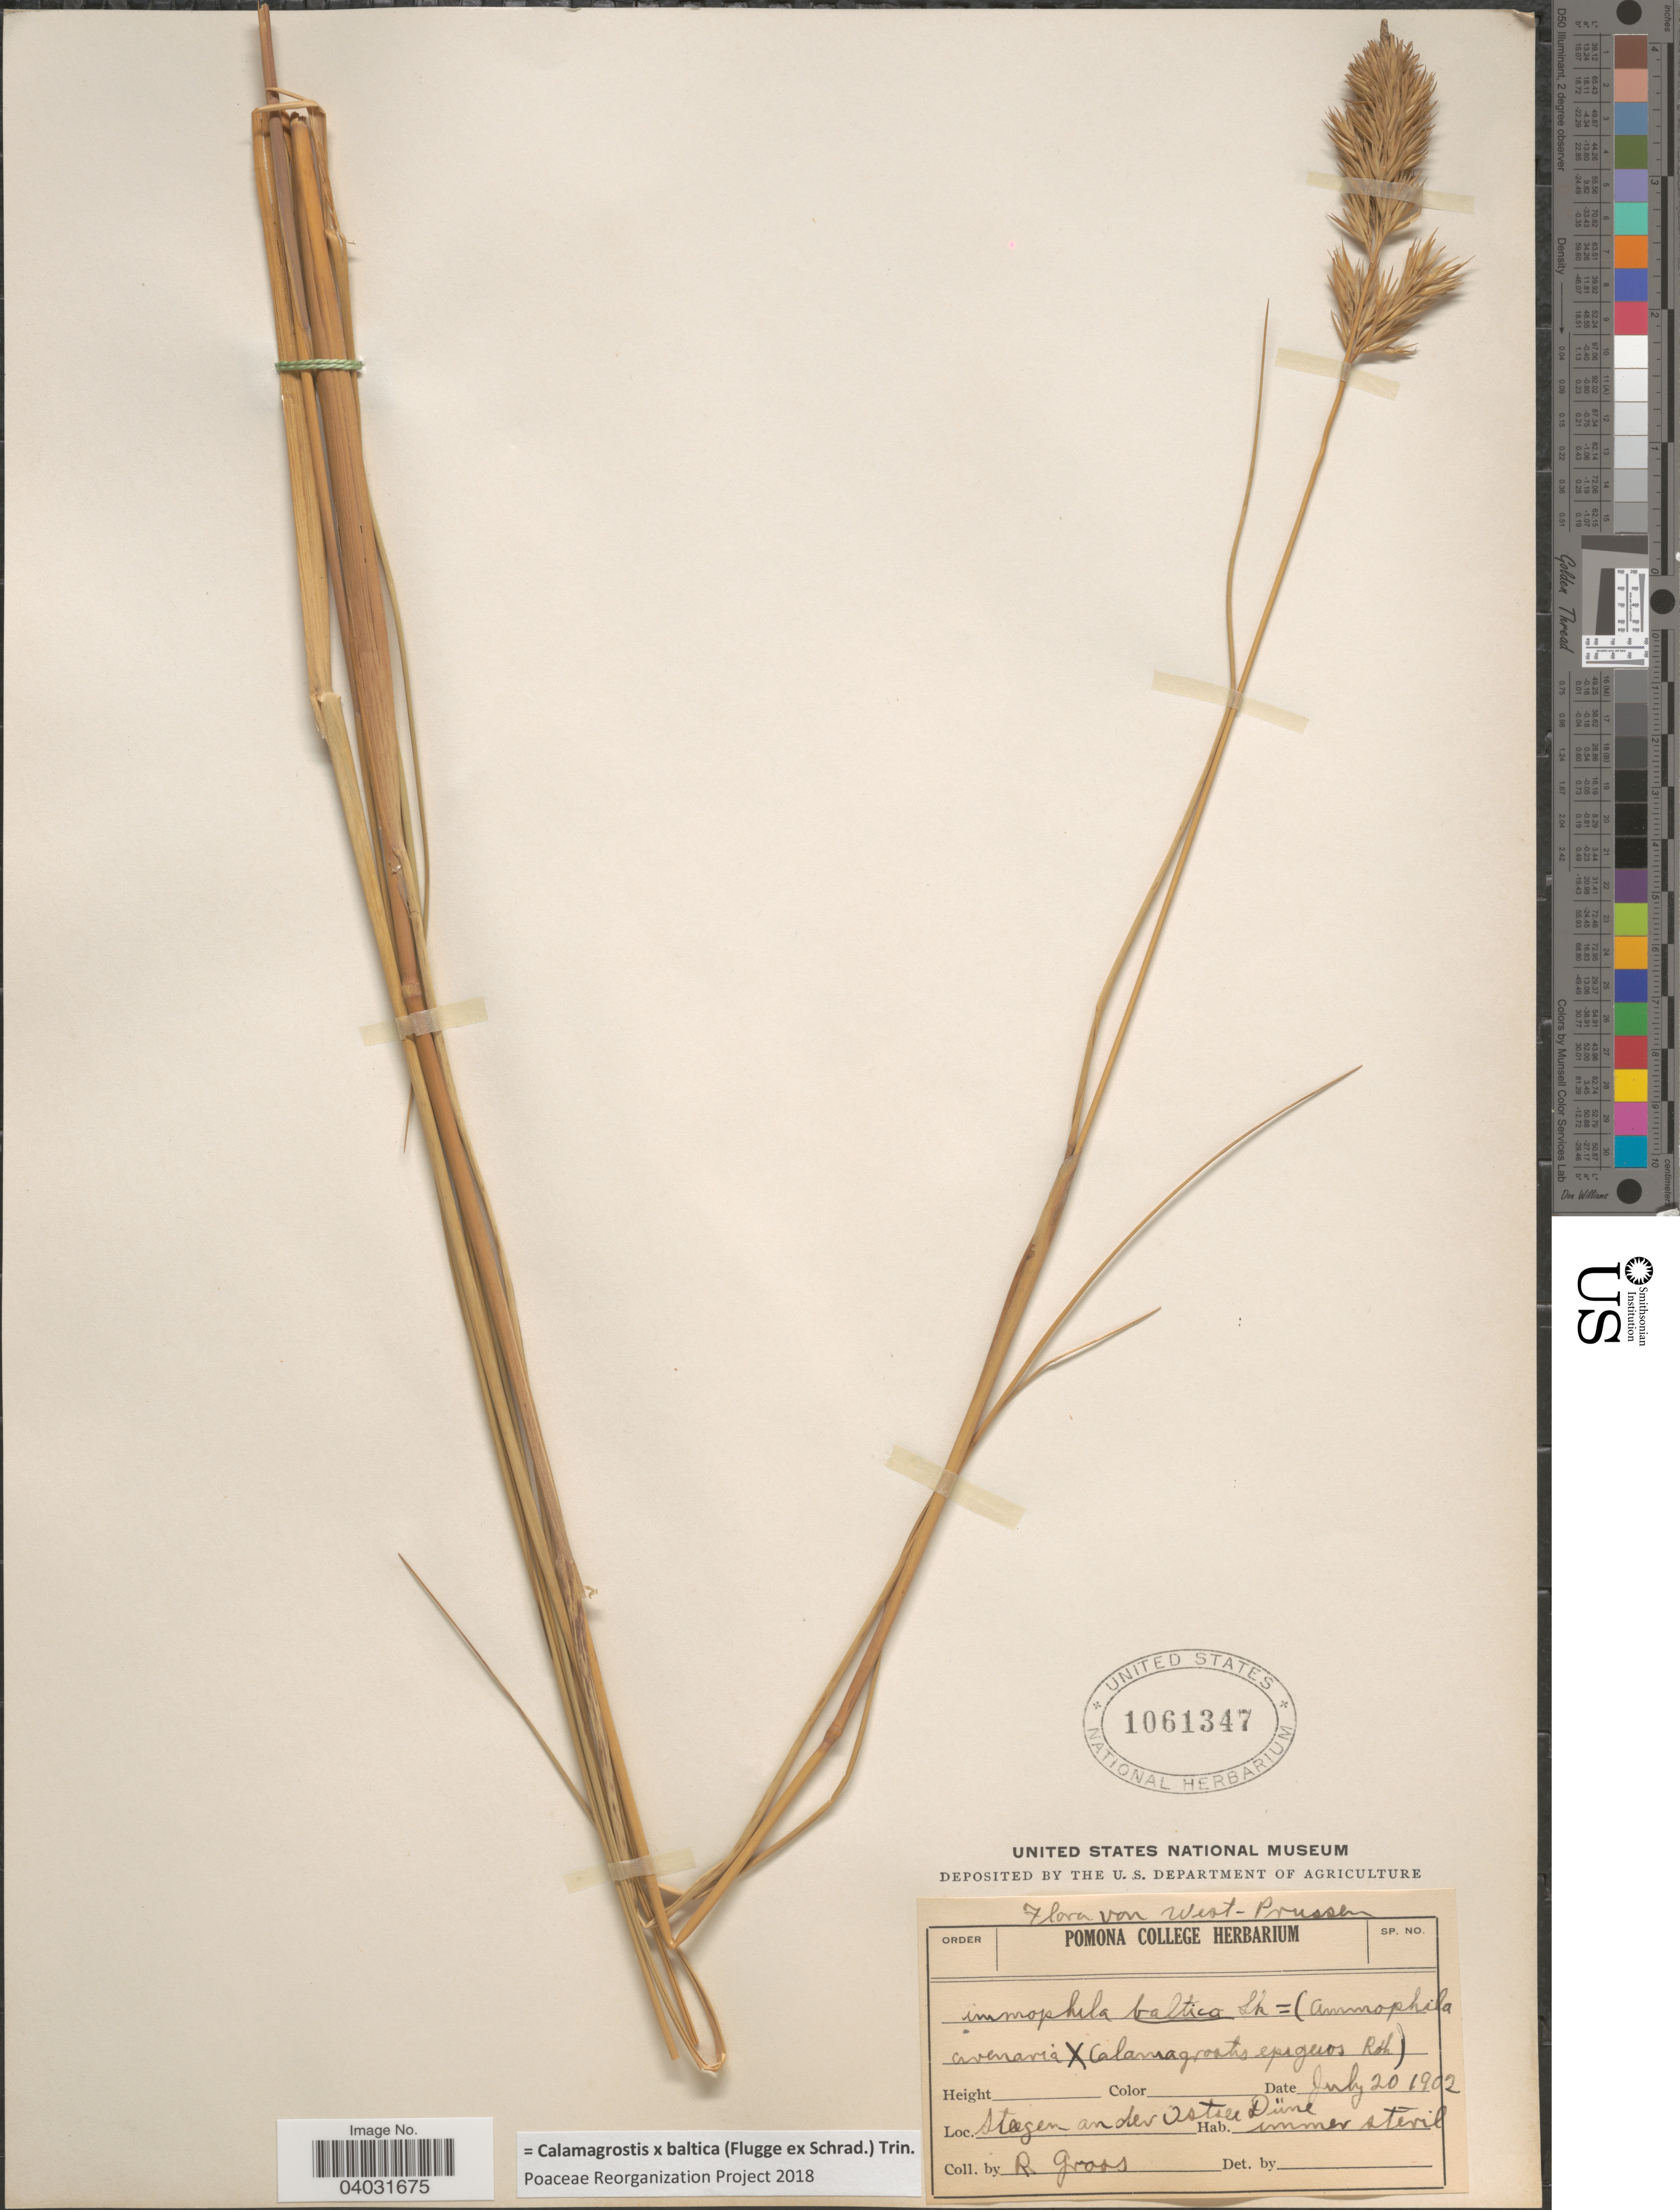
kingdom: Plantae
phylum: Tracheophyta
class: Liliopsida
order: Poales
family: Poaceae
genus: Calamagrostis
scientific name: Calamagrostis x baltica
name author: (Flüggé ex Schrad.) Trin.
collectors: R. Gross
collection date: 1902-07-20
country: Austria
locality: West-Prussen. Steegen an der Ostsee Düne.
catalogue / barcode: US 1061347